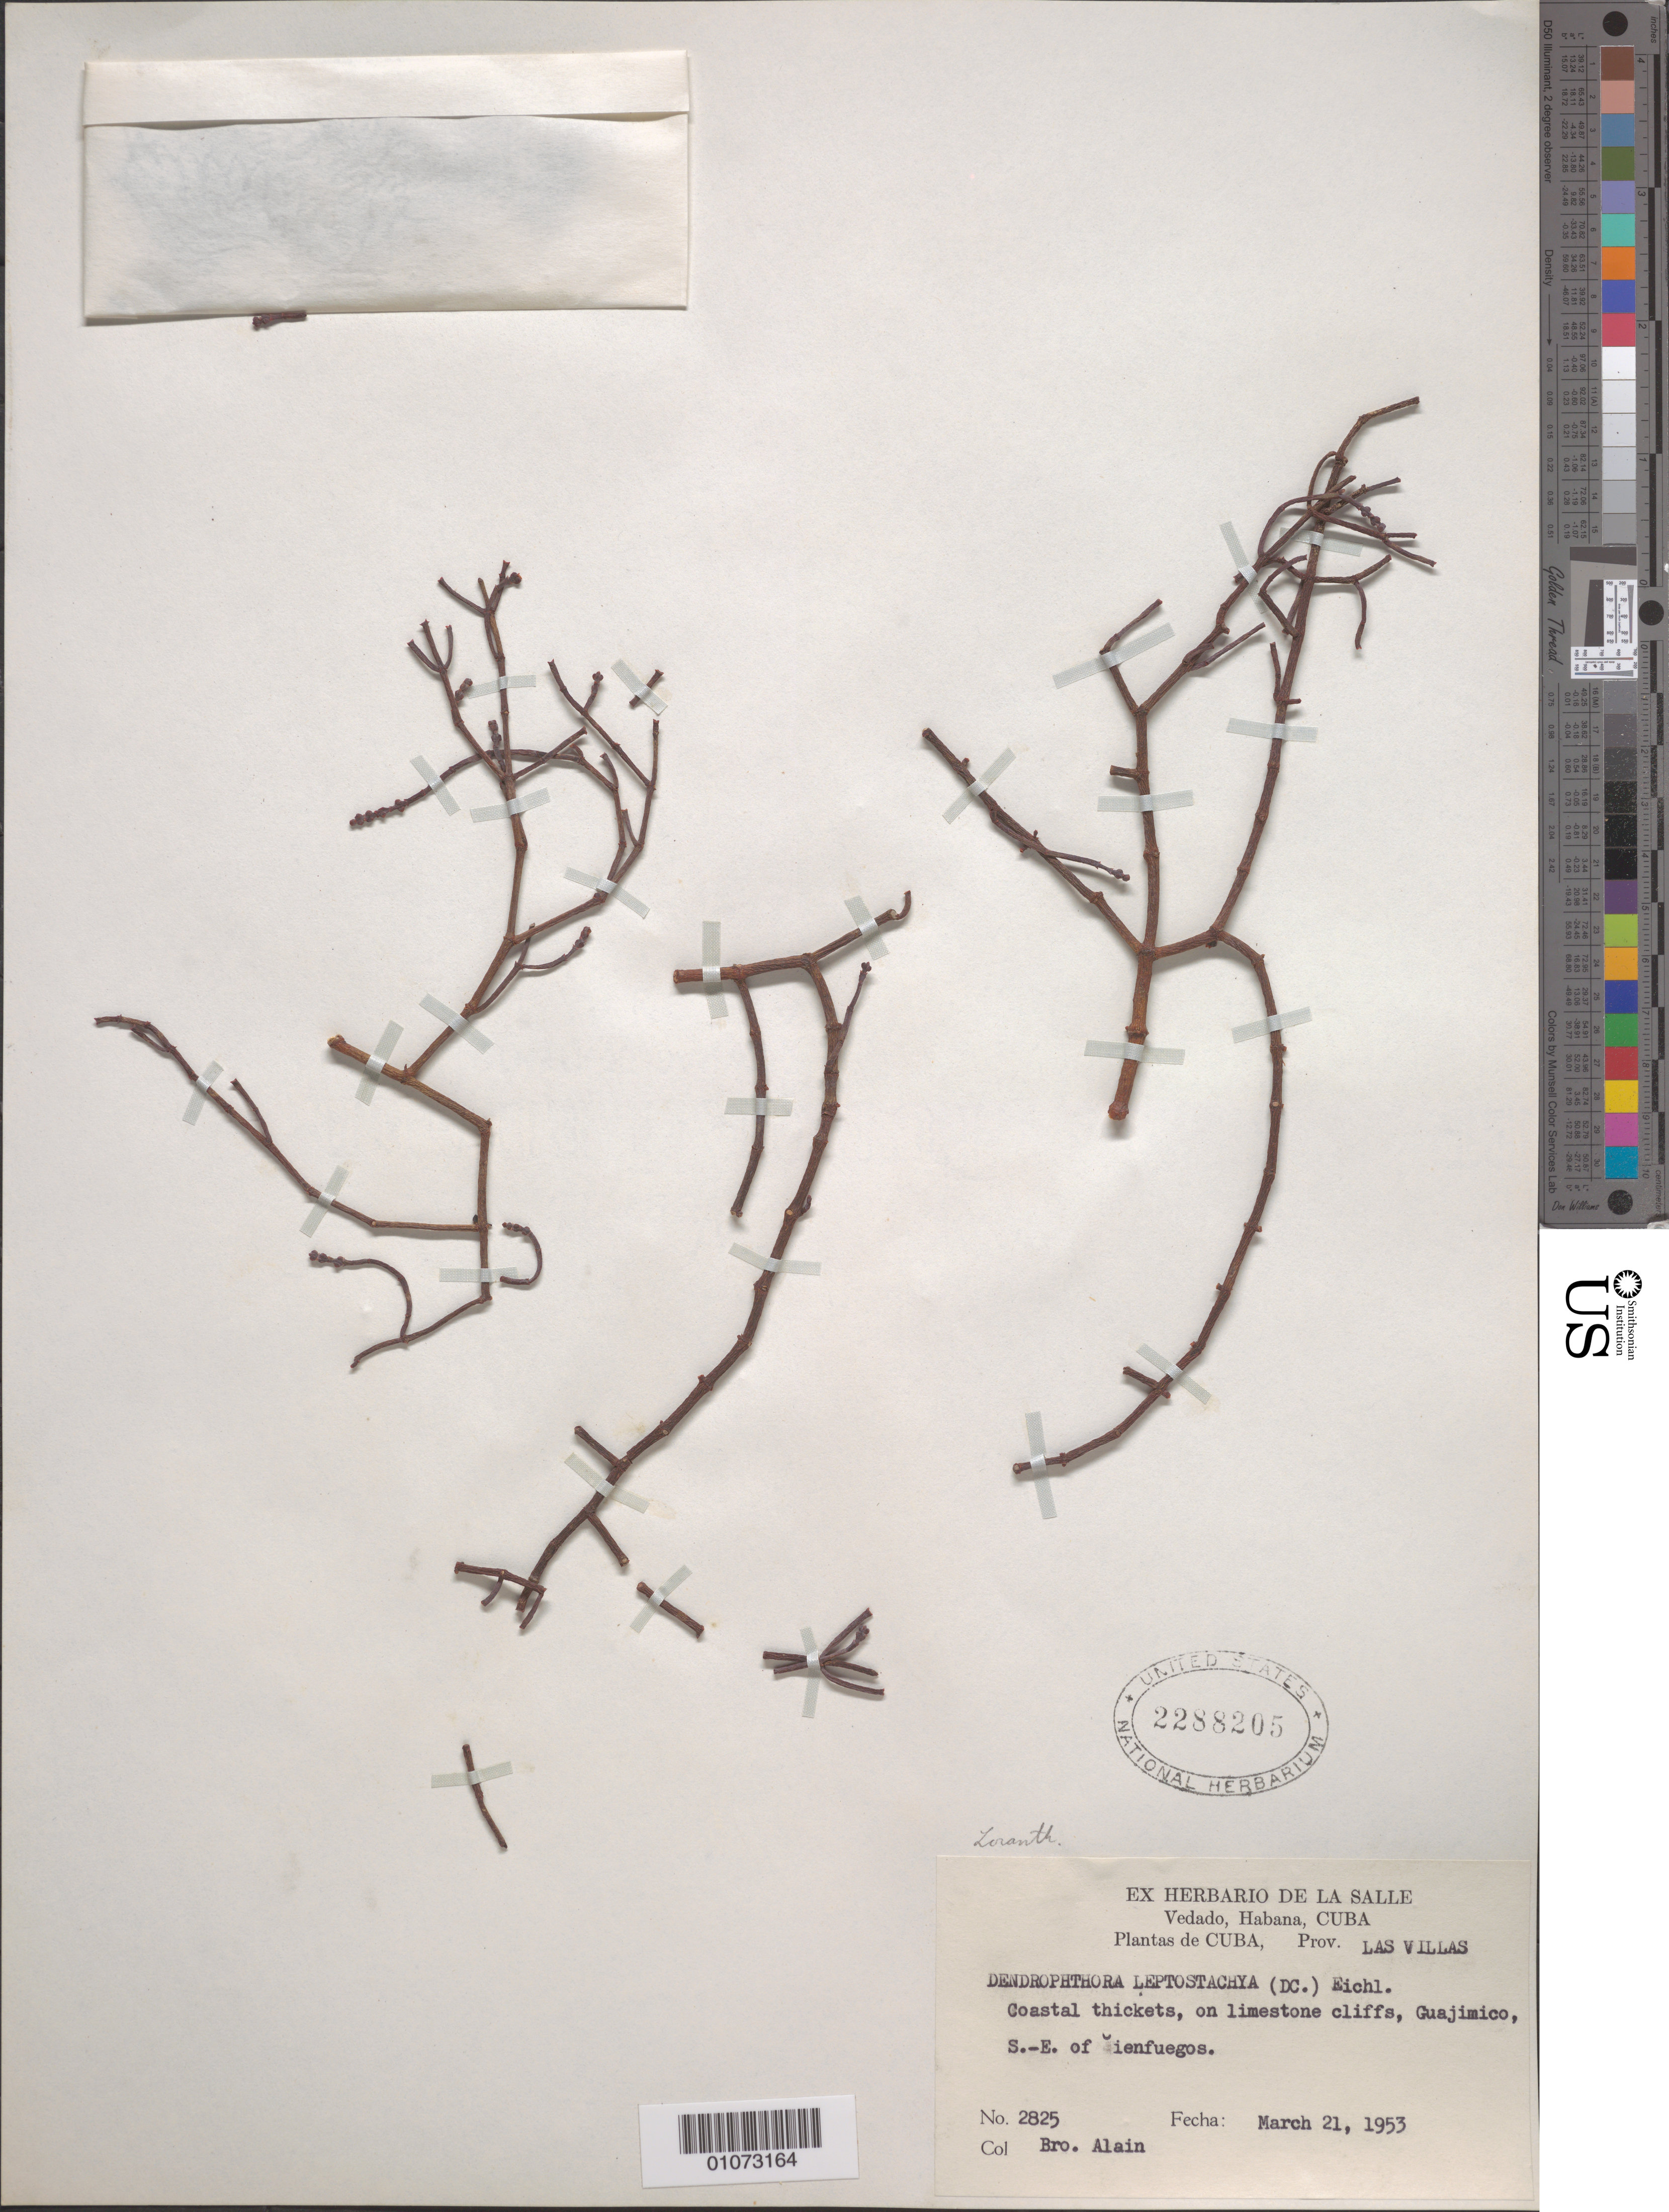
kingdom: Plantae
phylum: Tracheophyta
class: Magnoliopsida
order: Santalales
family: Viscaceae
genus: Dendrophthora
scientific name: Dendrophthora leptostachya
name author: (DC.) Eichler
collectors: A. H. Liogier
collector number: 2825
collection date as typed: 21 Mar 1953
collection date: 1953-03-21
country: Cuba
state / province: Las Villas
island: Cuba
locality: Coastal thickets, on limestone cliffs, Guajimico, S -E of bienfuegos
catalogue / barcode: US 2288205